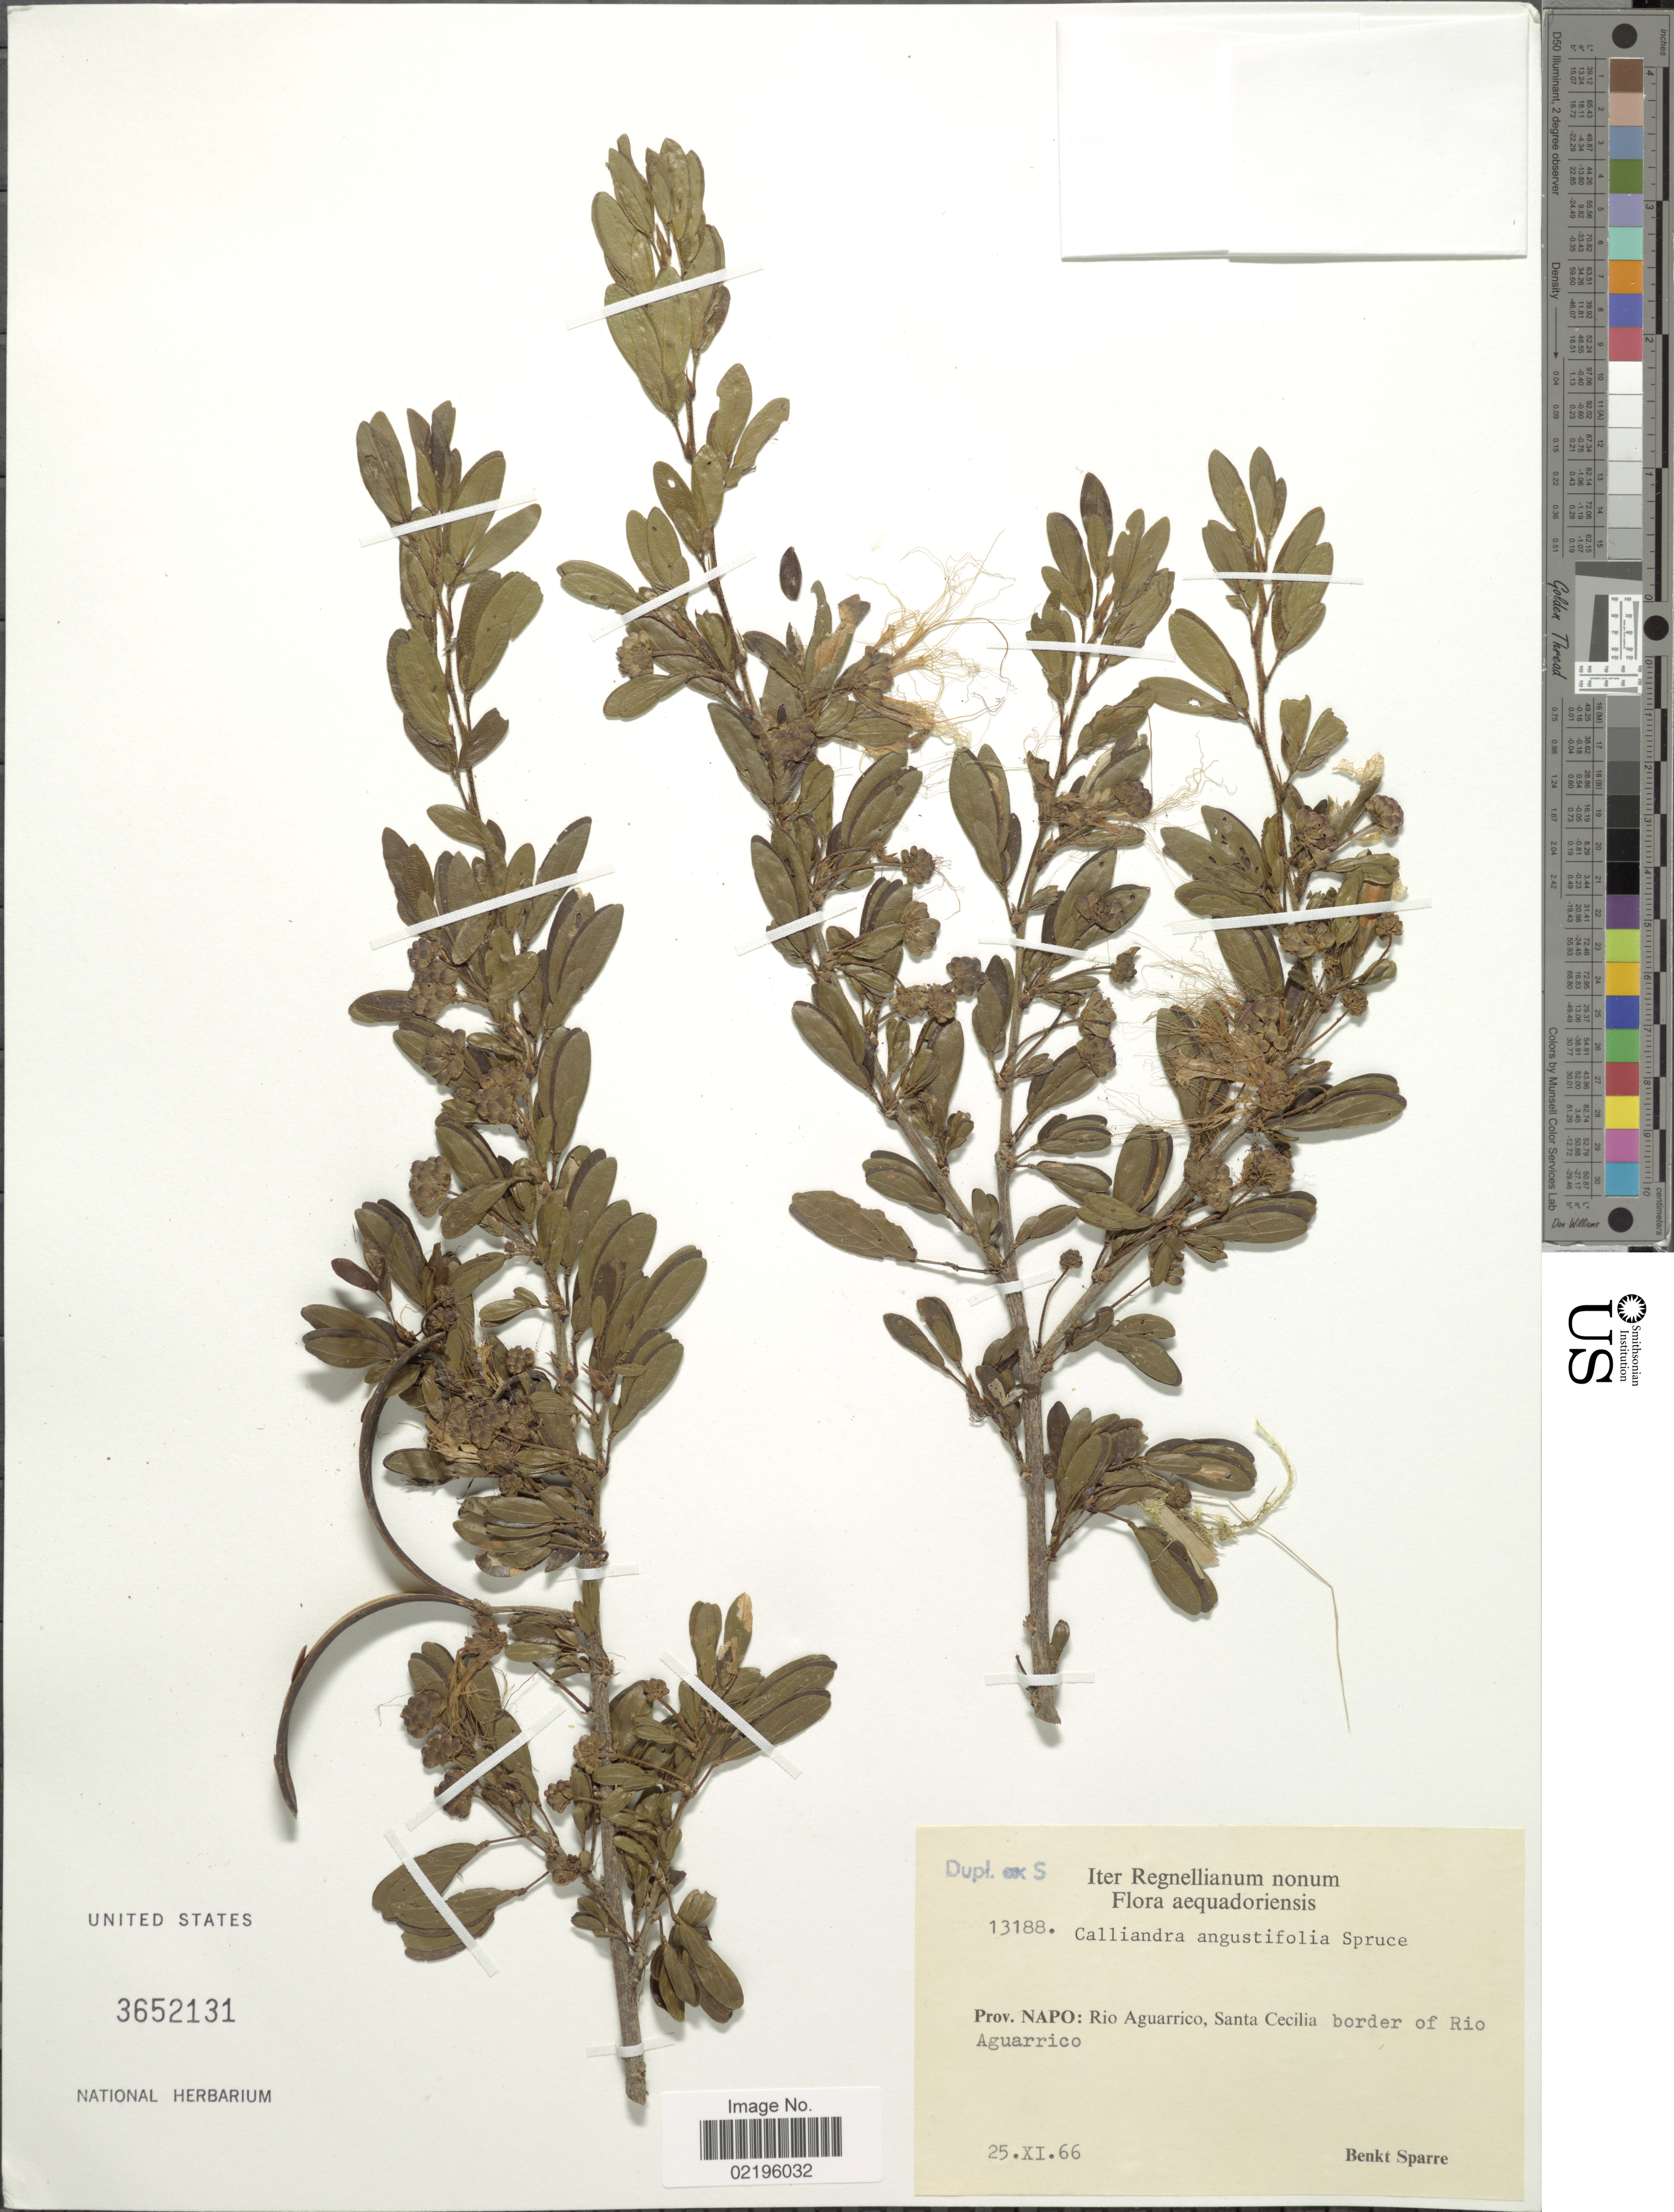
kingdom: Plantae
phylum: Tracheophyta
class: Magnoliopsida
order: Fabales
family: Fabaceae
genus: Calliandra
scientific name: Calliandra angustifolia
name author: Spruce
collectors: B. Sparre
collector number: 13188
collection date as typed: Transcribed d/m/y: 25/11/66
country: Ecuador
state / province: Napo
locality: Prov. Napo: Rio Aguarrico, Santa Cecilia, border of Rio Aguarrico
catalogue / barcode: US 3652131